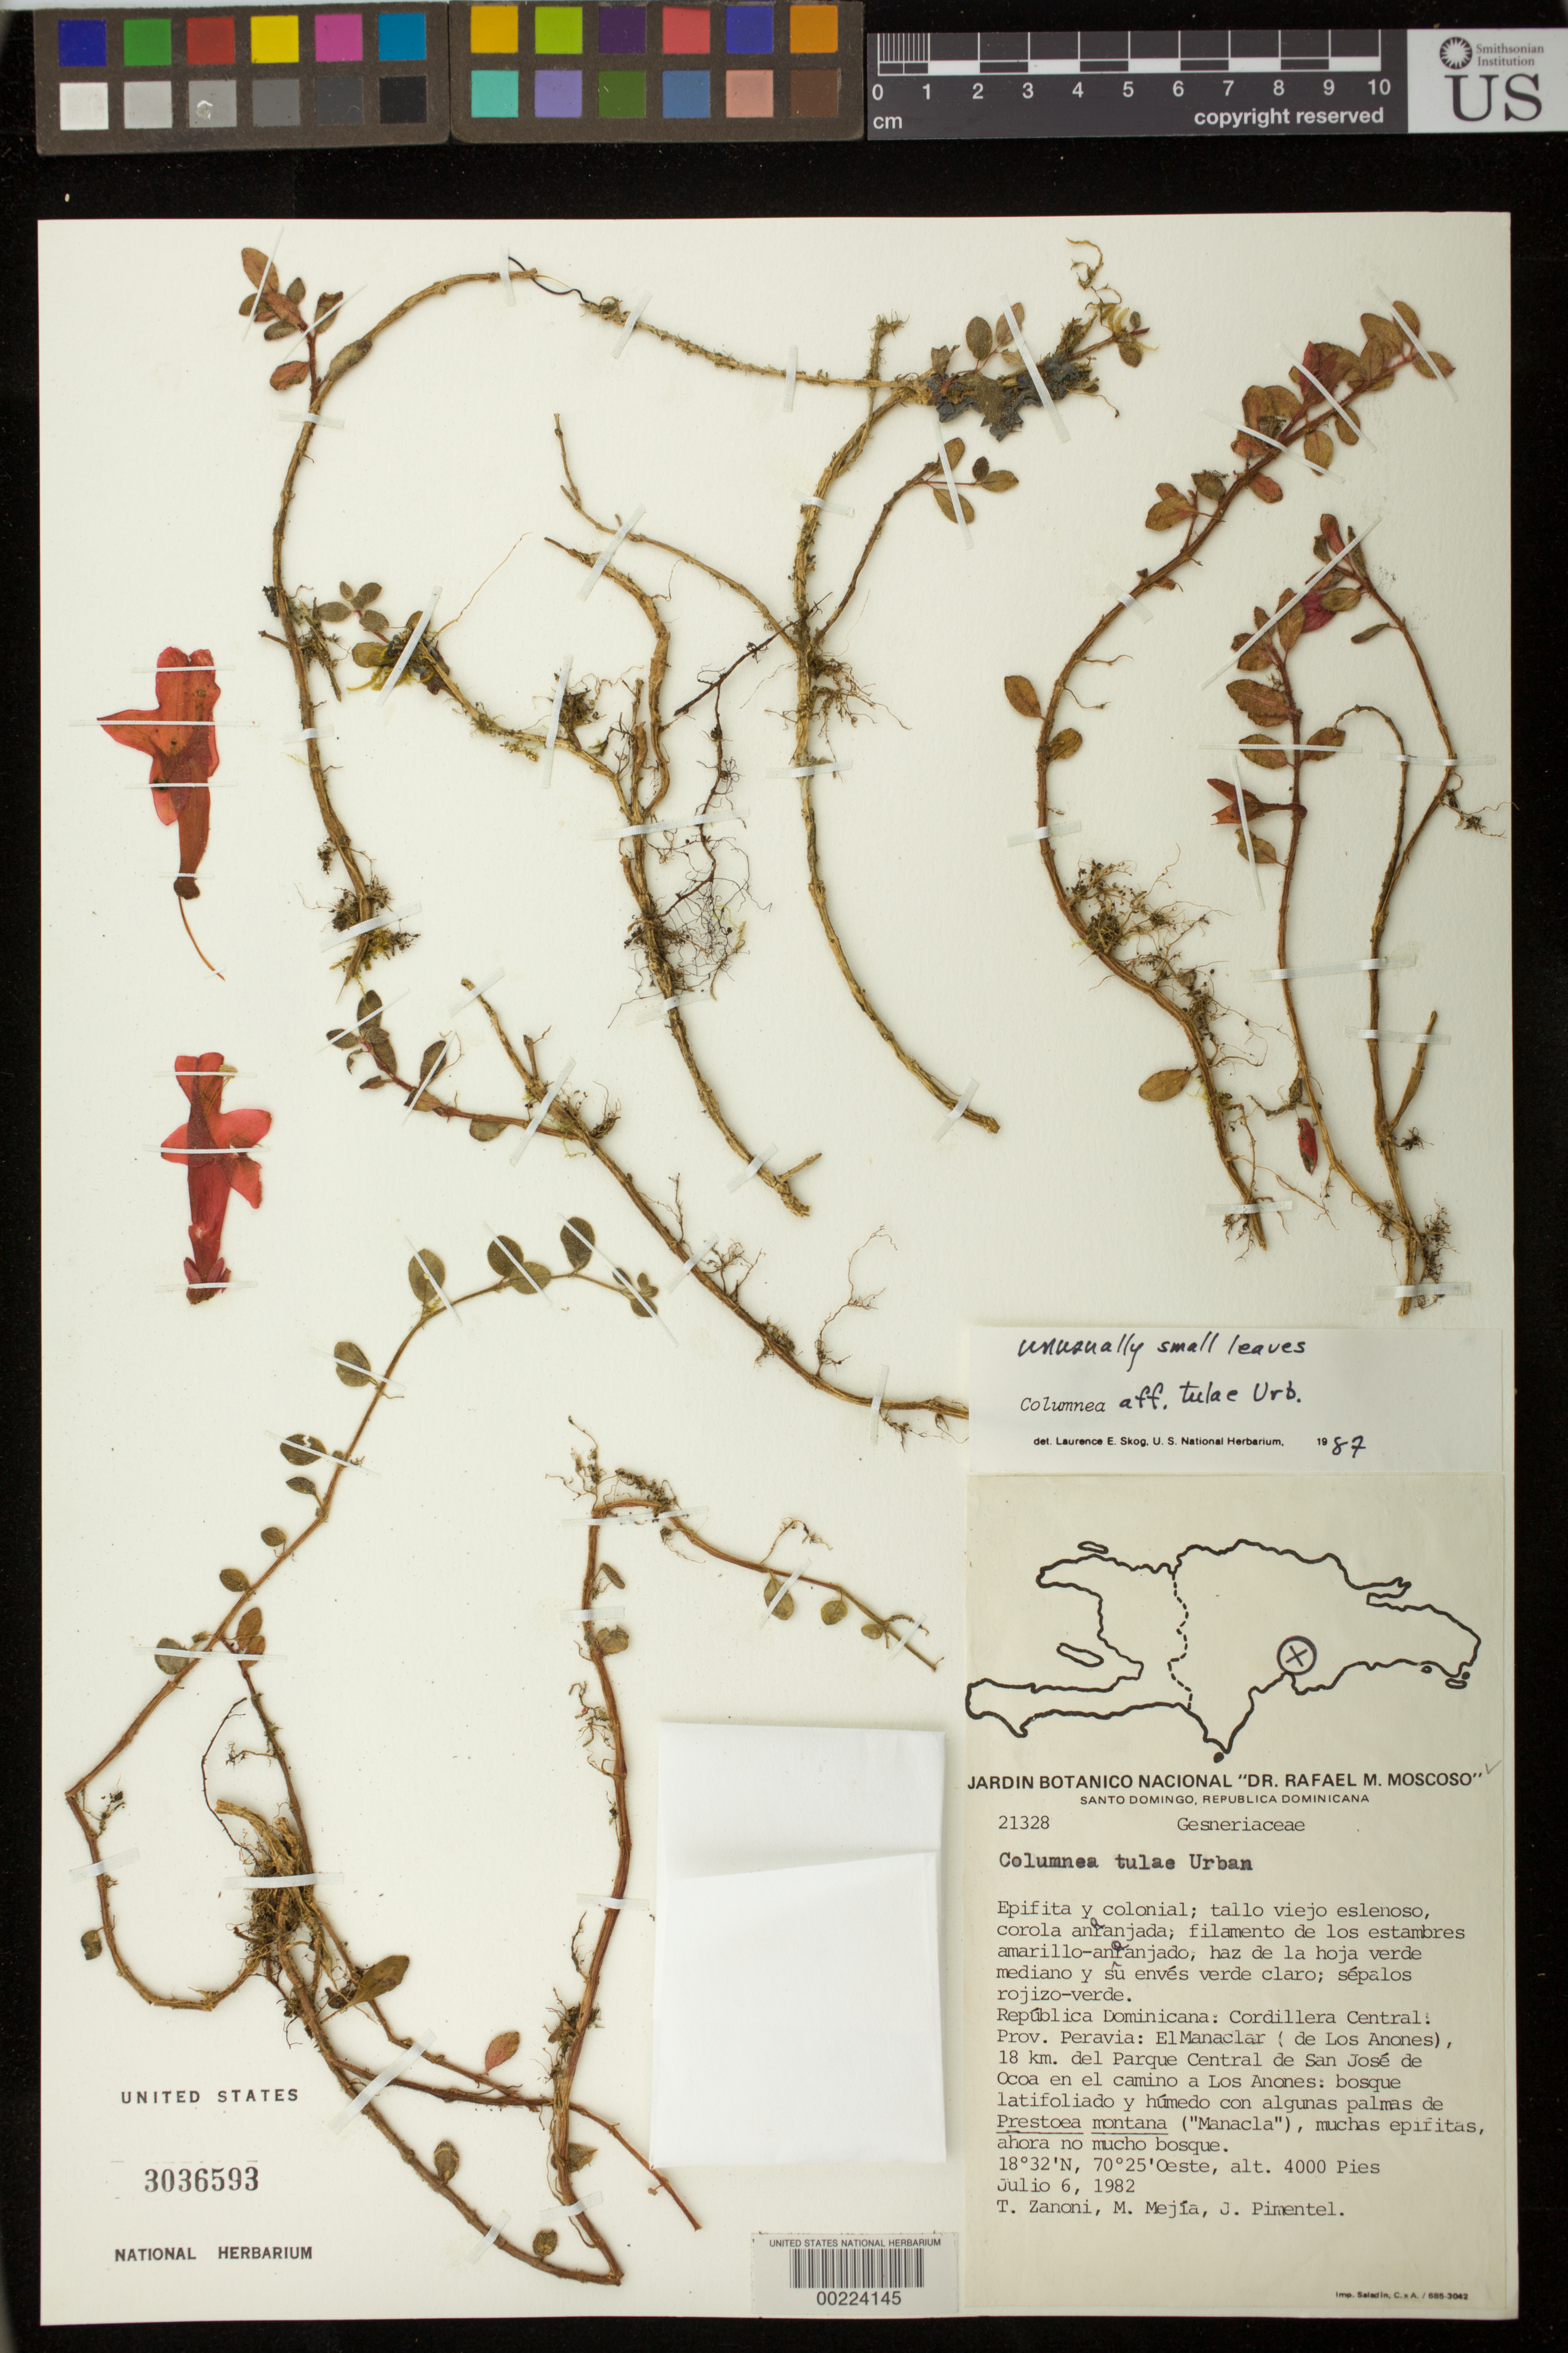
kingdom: Plantae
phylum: Tracheophyta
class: Magnoliopsida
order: Lamiales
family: Gesneriaceae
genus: Columnea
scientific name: Columnea tulae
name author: Urb.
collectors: T. A. Zanoni, M. Mejia & J. Pimentel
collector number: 21328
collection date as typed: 06 Jul 1982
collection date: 1982-07-06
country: Dominican Republic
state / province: Peravia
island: Hispaniola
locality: Cordillera Central, El Manaclar (de Los Anones), 18 km del Parque Central de San Jose de Ocoa on the road to Los Anones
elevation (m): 1219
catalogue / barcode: US 3036593